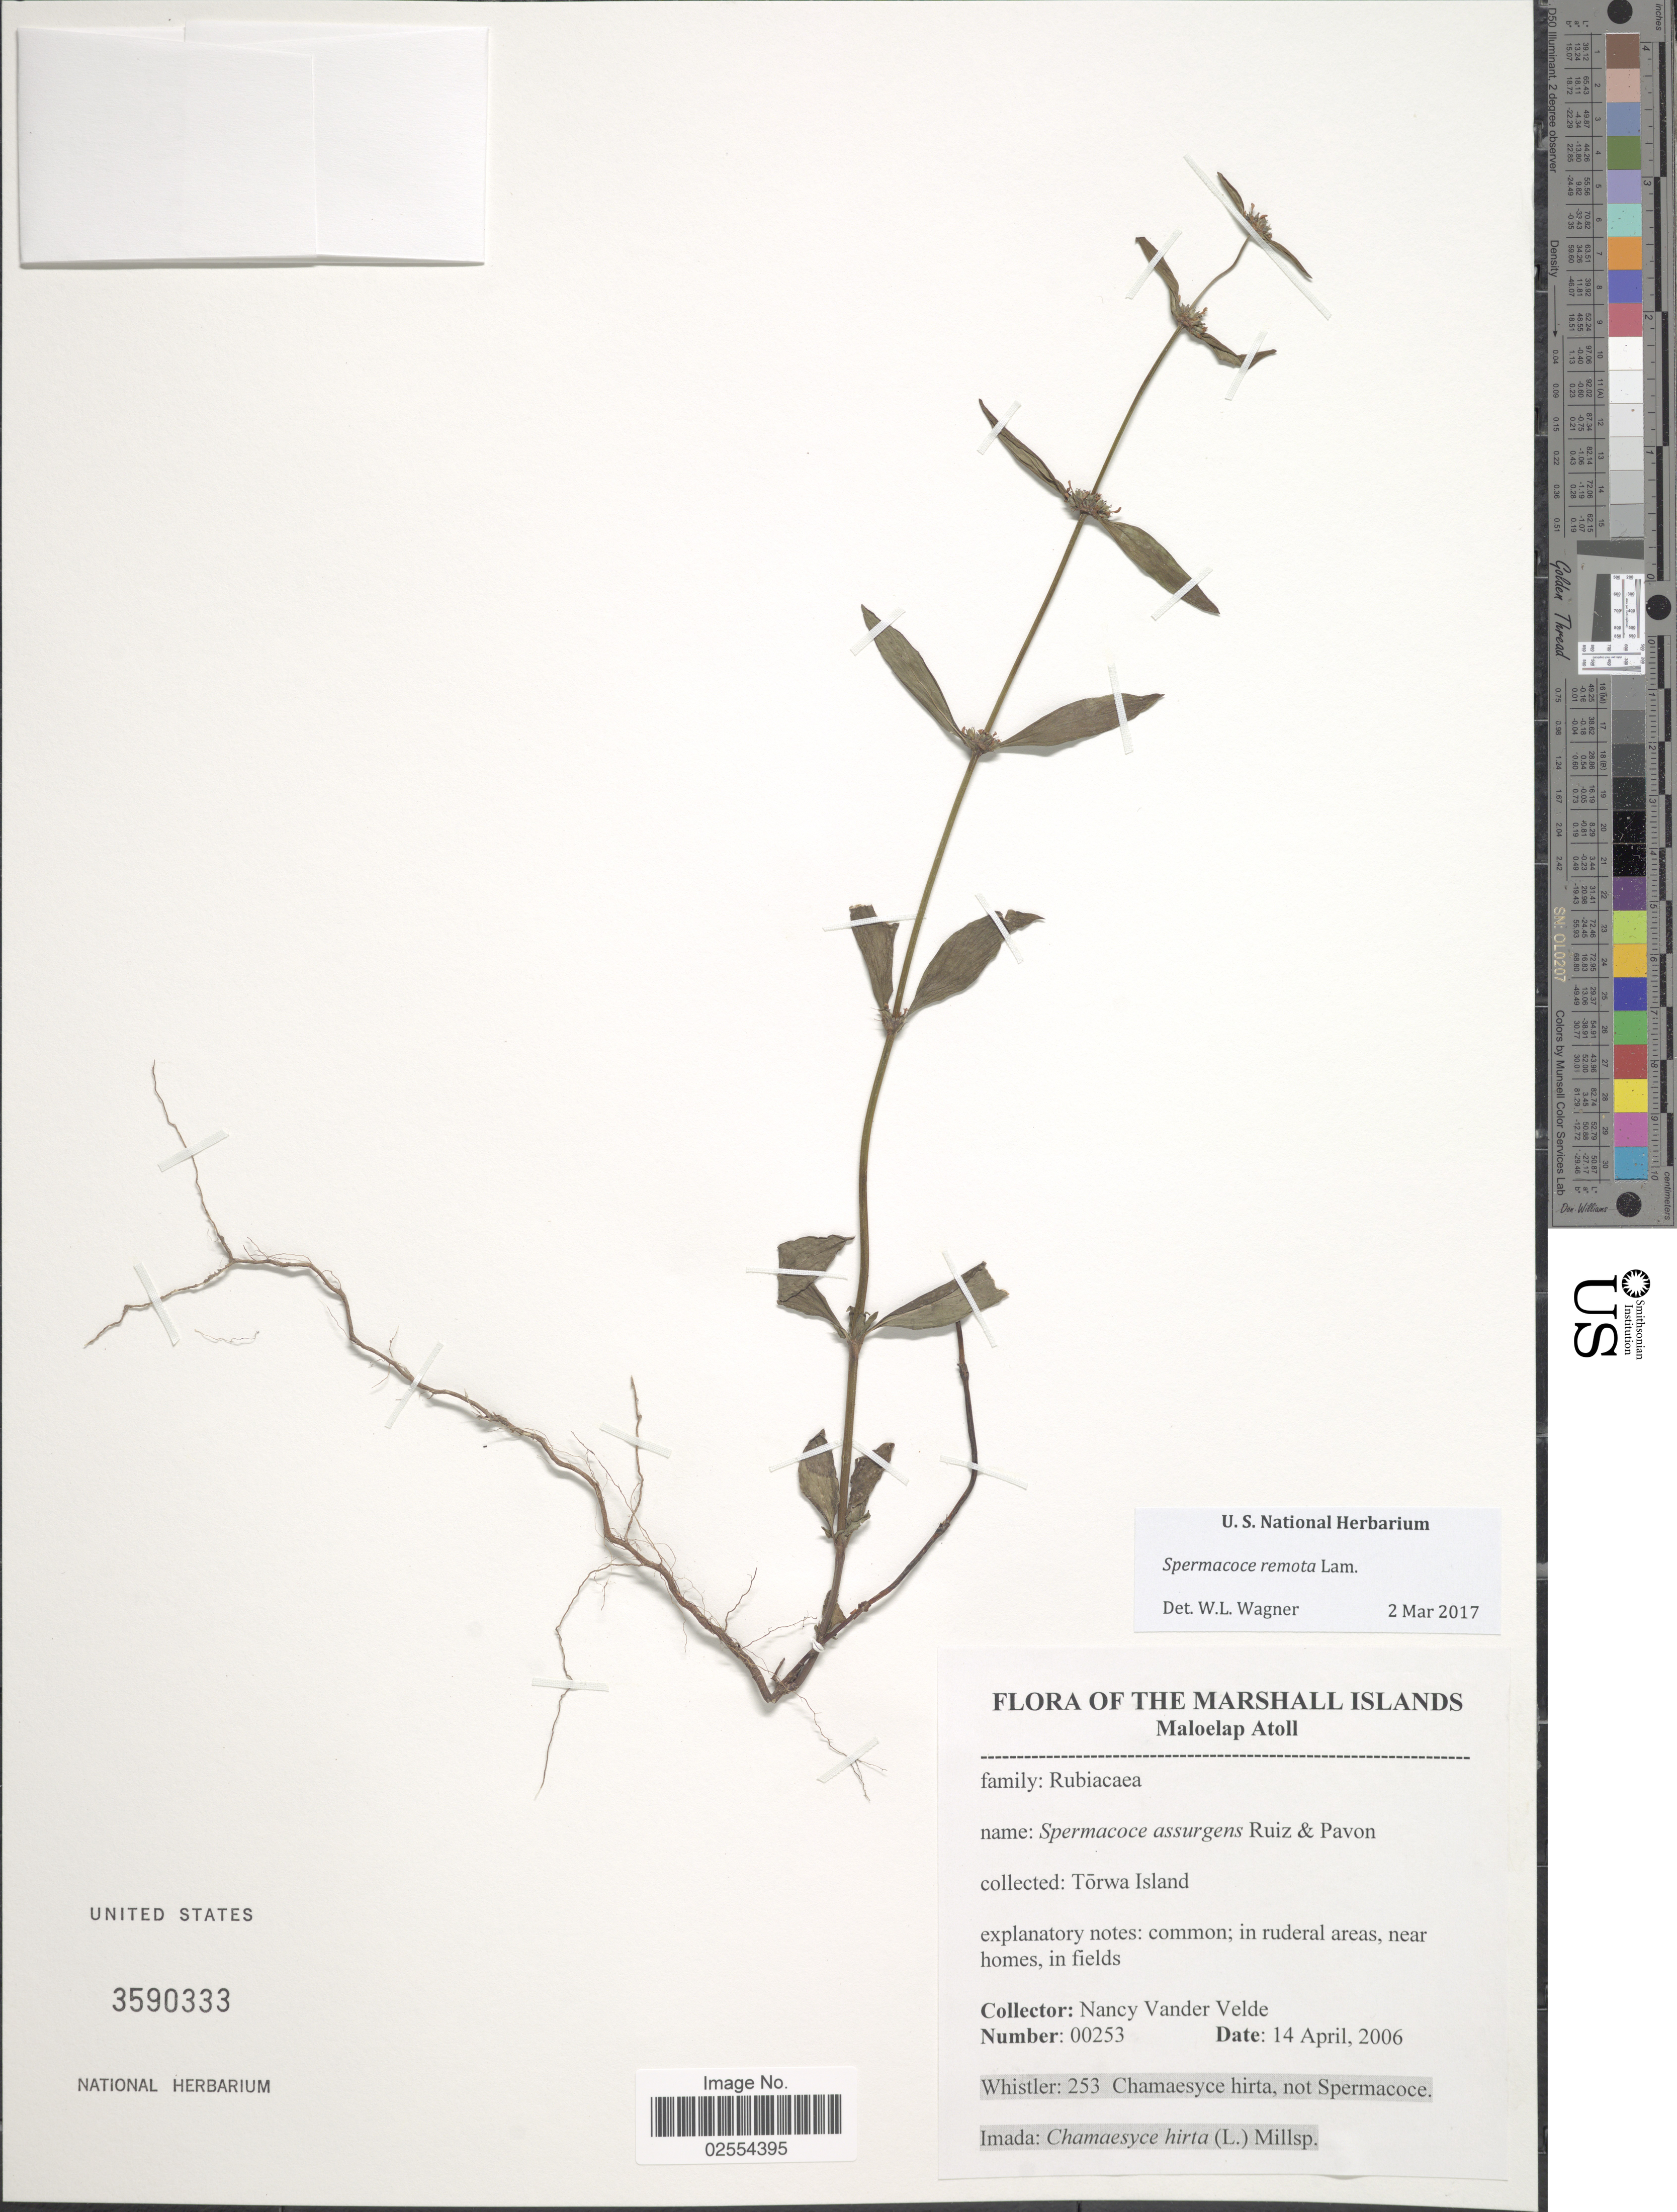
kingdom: Plantae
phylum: Tracheophyta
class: Magnoliopsida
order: Gentianales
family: Rubiaceae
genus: Spermacoce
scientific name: Spermacoce remota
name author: Lam.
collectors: N. Vander Velde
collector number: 00253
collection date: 2006-04-14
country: Marshall Islands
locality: Maloelap Atoll, Törwa Island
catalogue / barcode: US 3590333